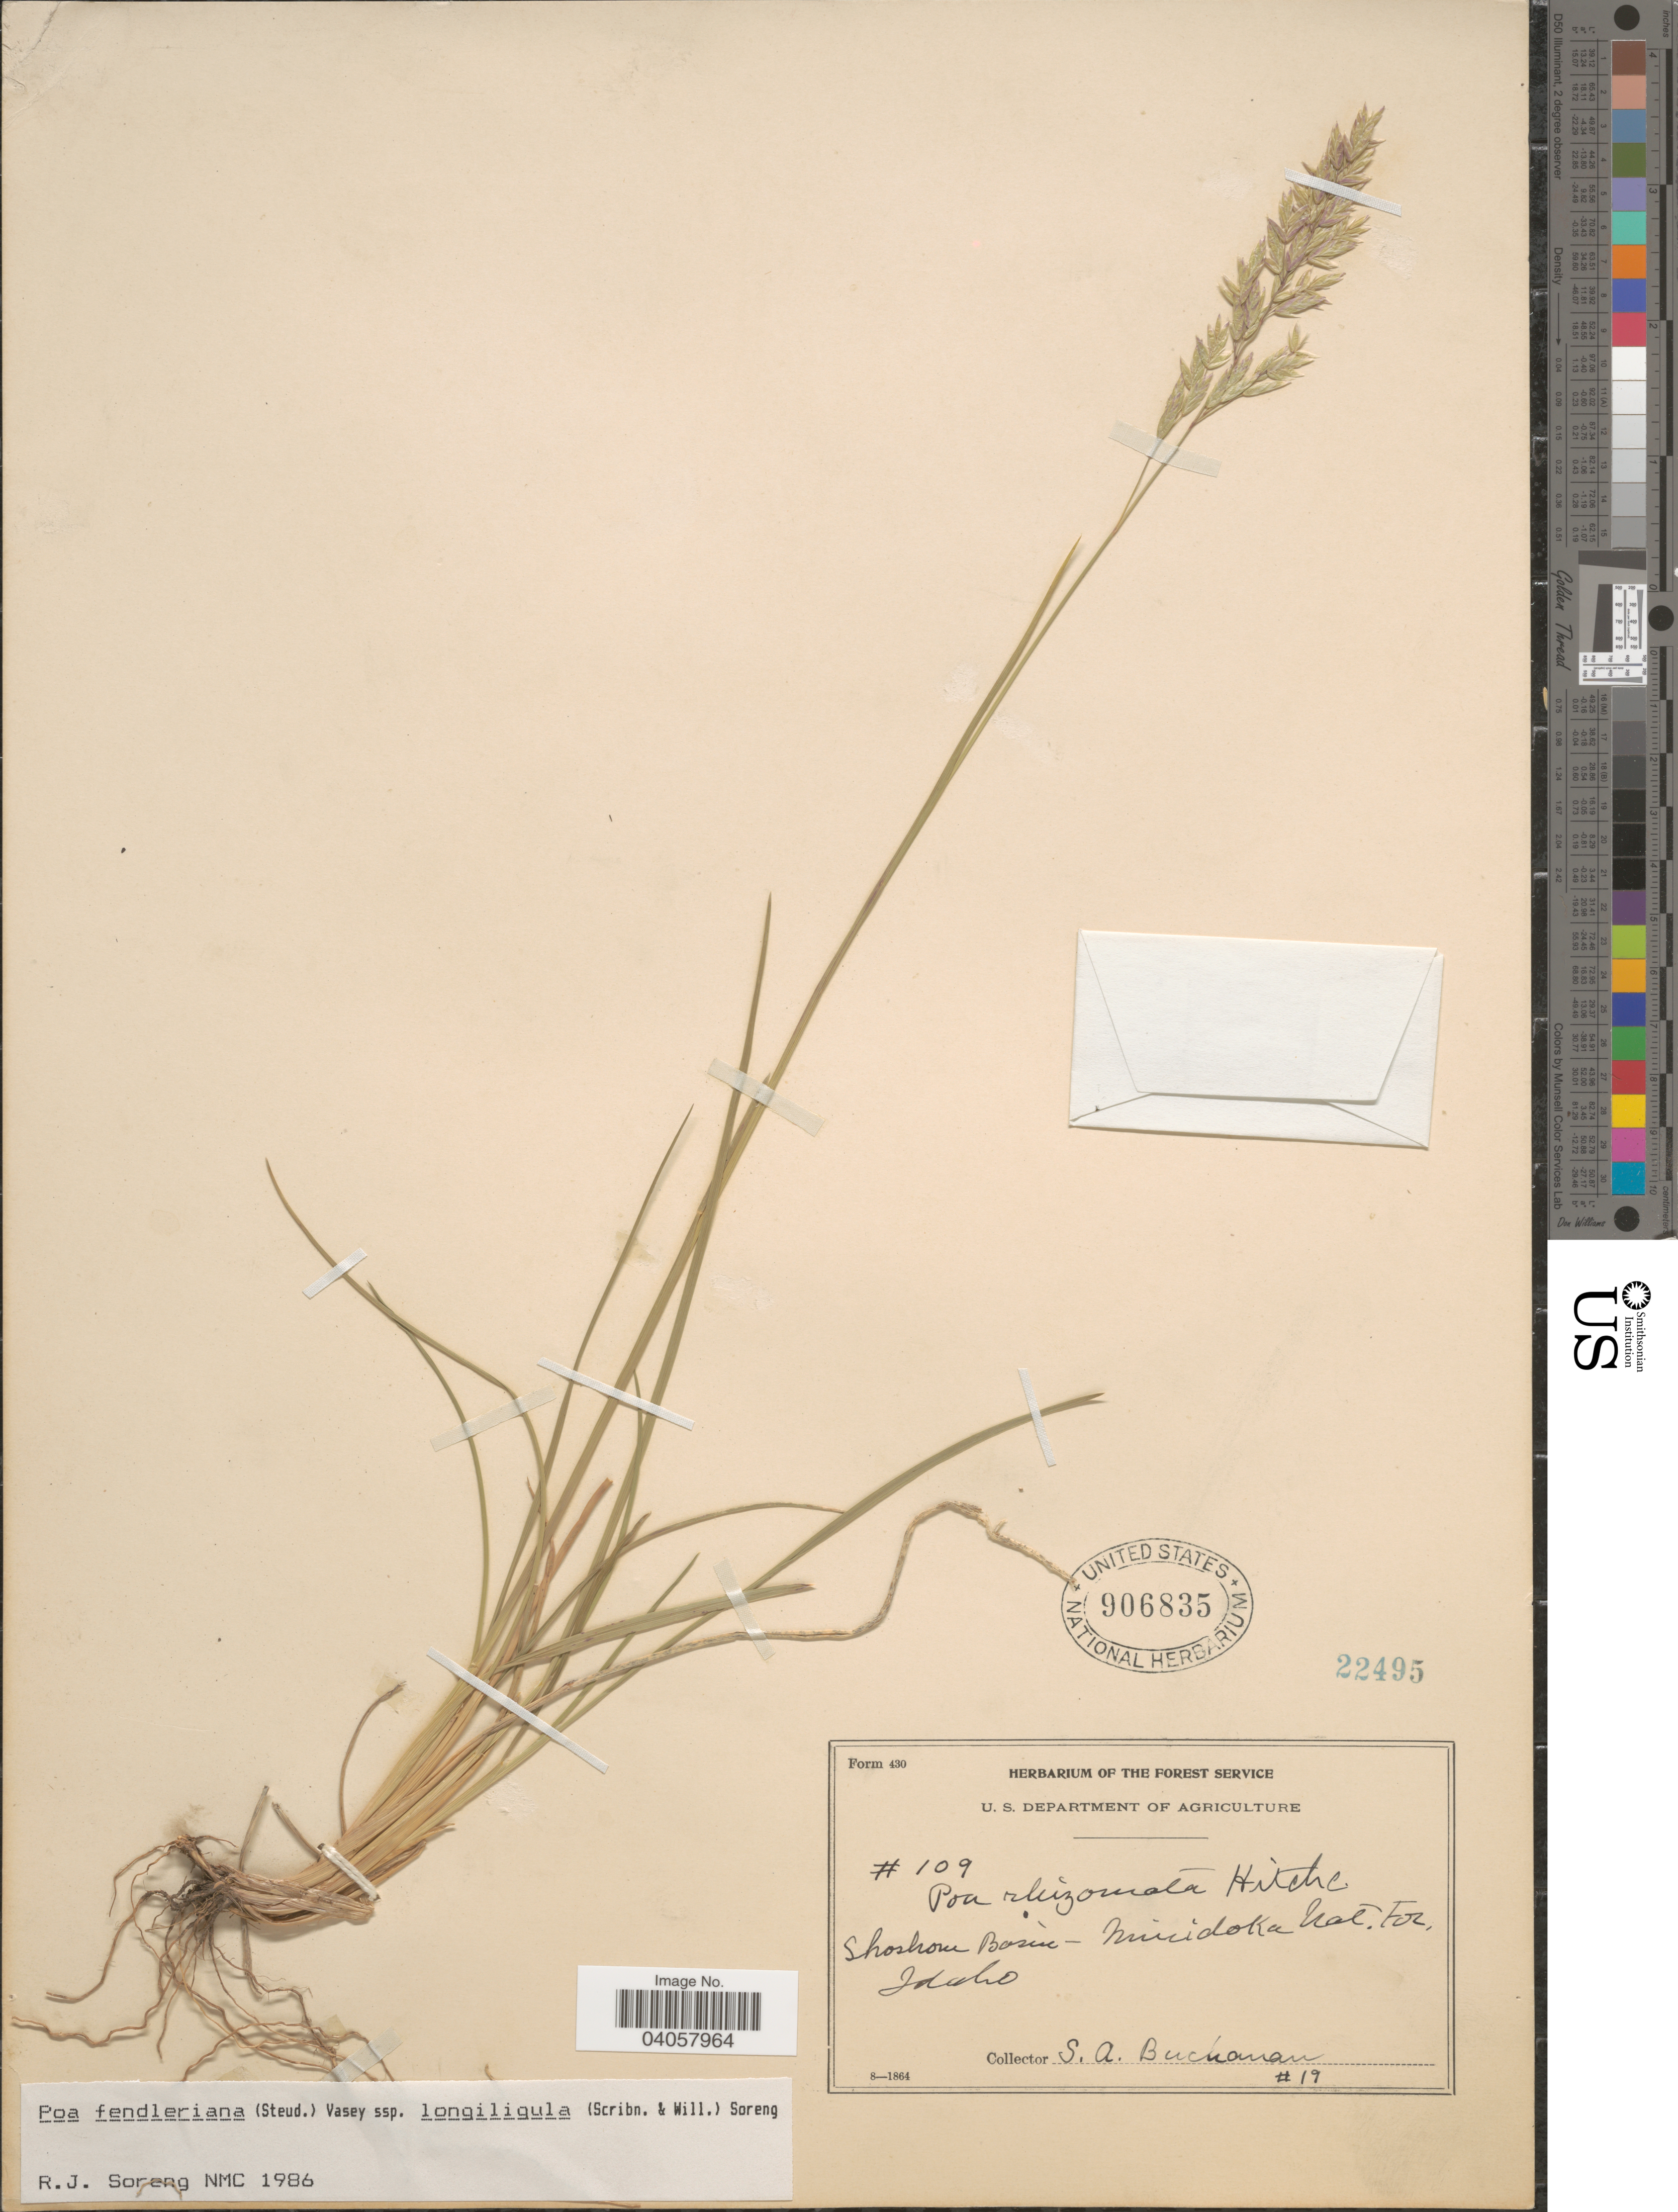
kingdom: Plantae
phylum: Tracheophyta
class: Liliopsida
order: Poales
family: Poaceae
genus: Poa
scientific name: Poa fendleriana subsp. longiligula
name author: (Scribn. & T.A. Williams) Soreng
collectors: S. Buchanan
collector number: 19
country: United States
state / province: Idaho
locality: Shoshone Basin - Minidoka Nat. For.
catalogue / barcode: US 906835